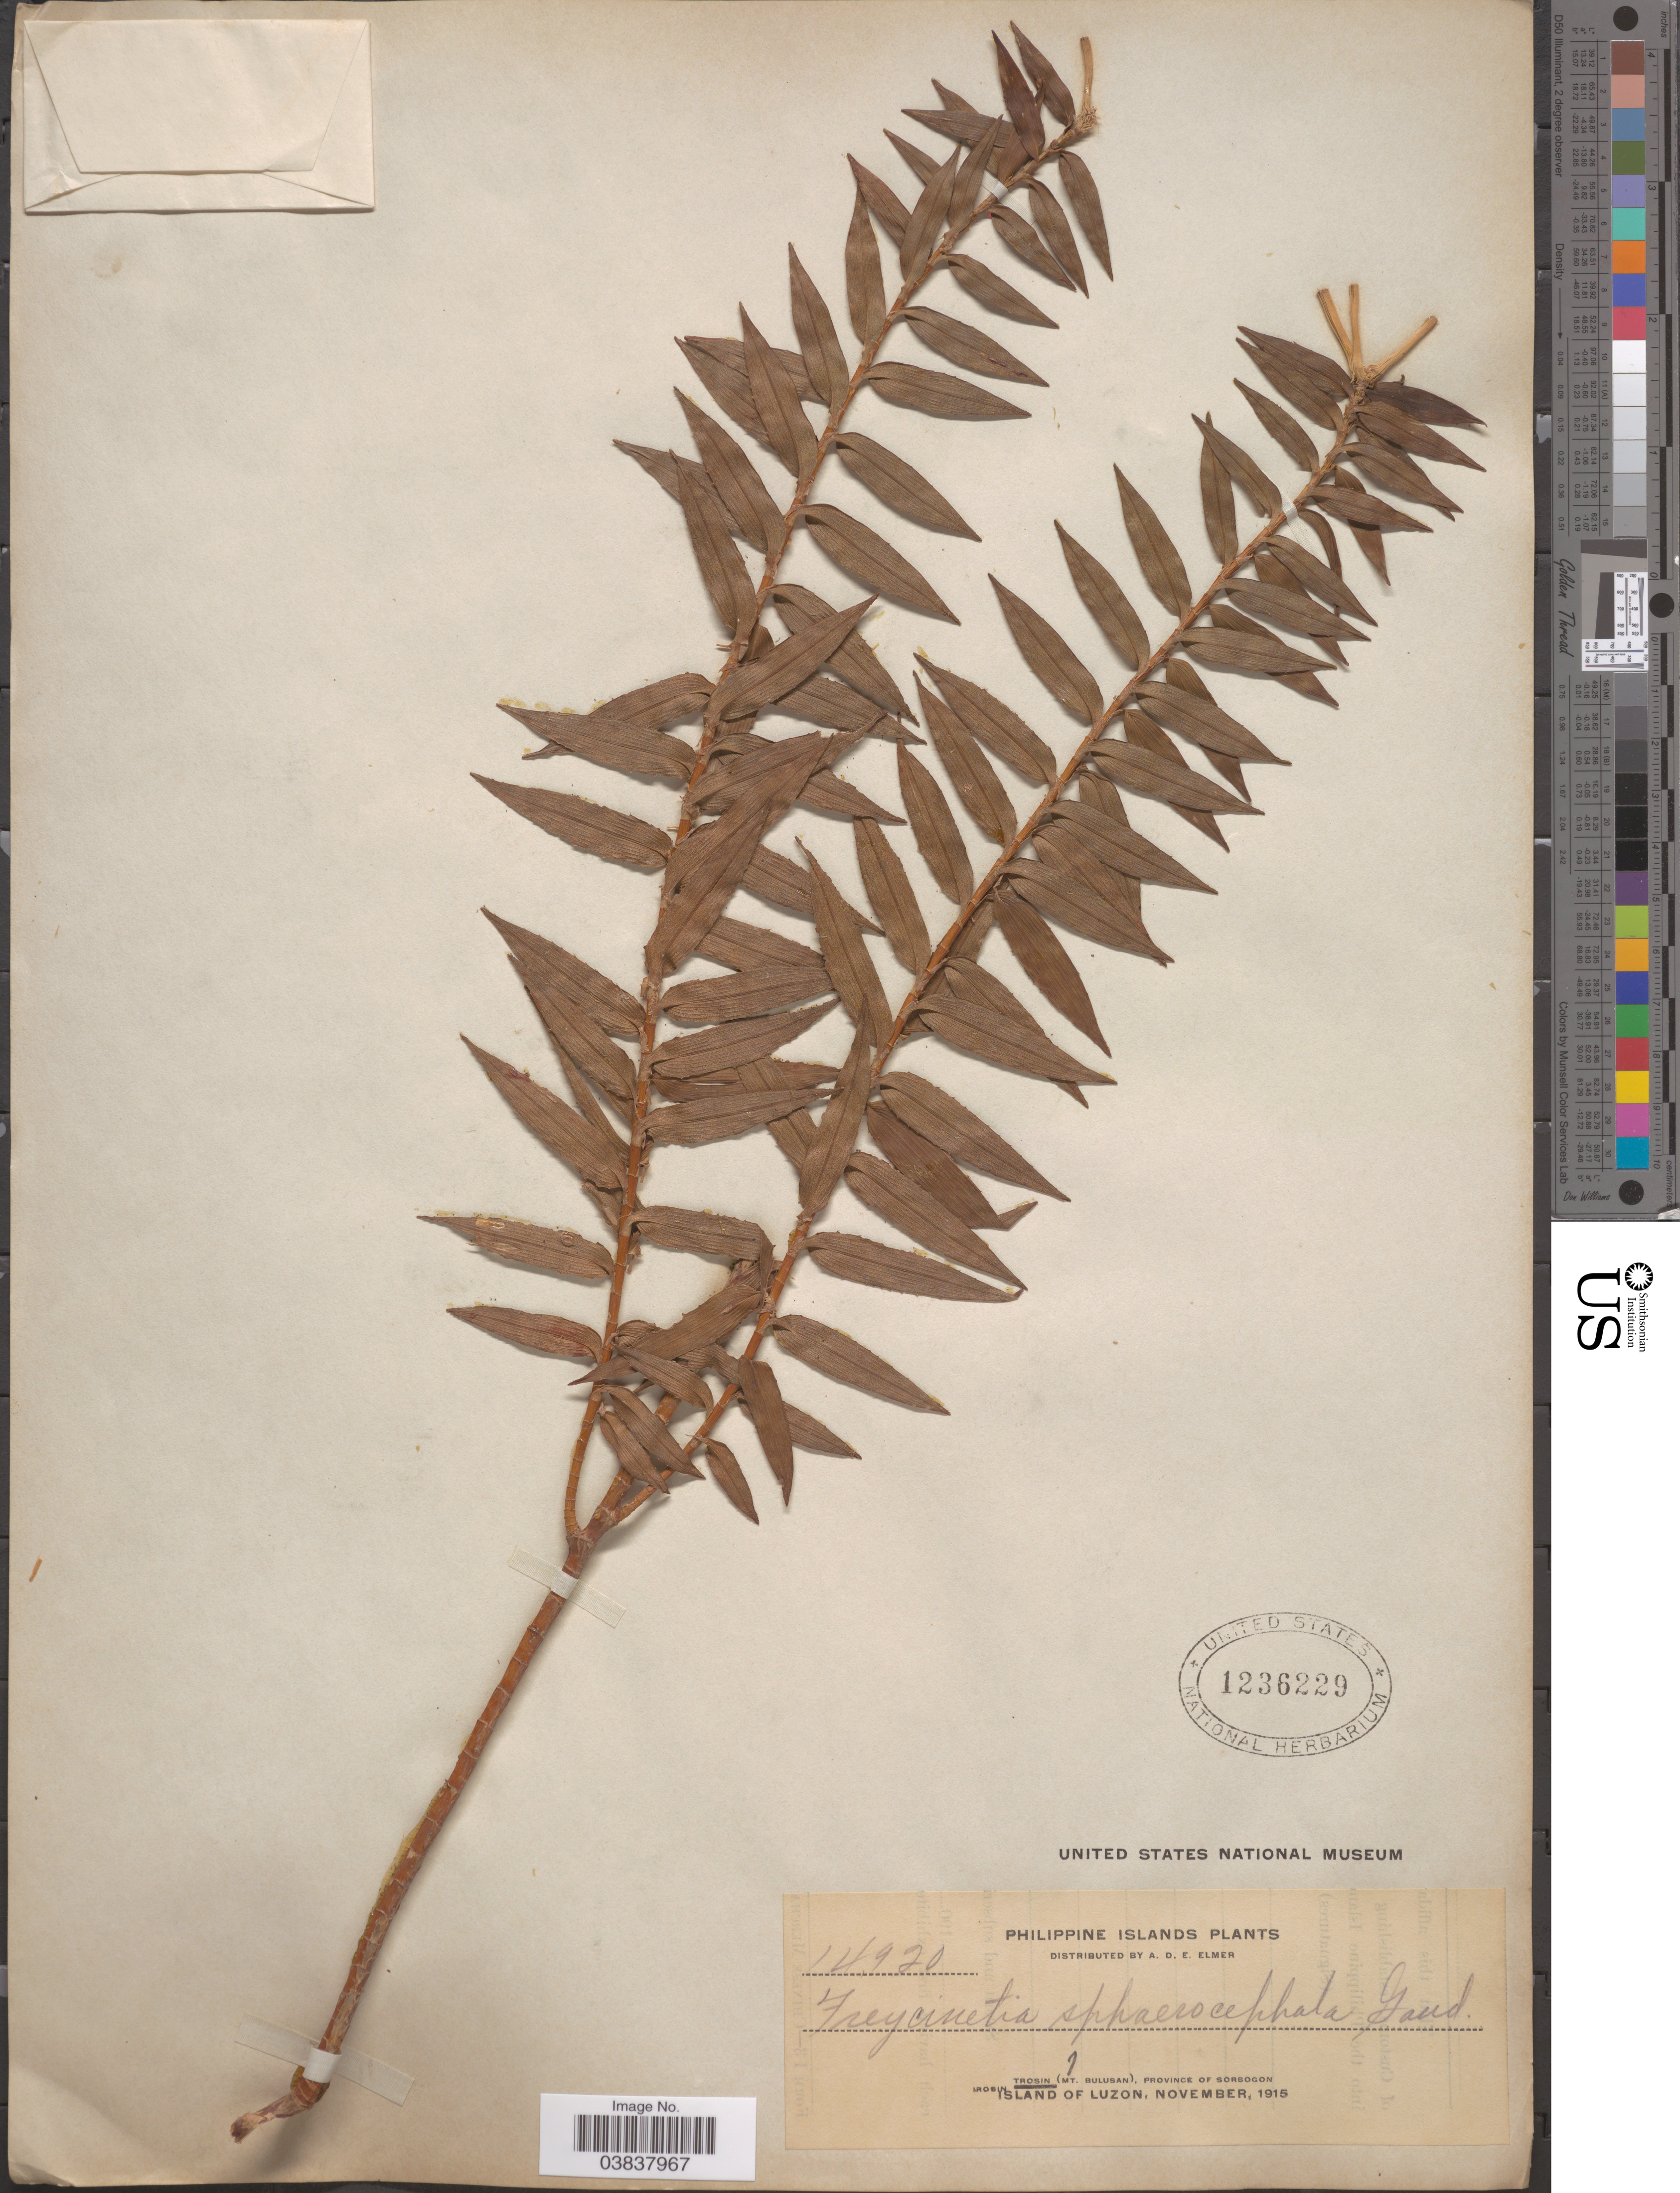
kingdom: Plantae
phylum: Tracheophyta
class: Liliopsida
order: Pandanales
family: Pandanaceae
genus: Freycinetia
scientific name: Freycinetia sphaerocephala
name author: Gaudich.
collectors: A. D. E. Elmer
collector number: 14920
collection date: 1915-11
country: Philippines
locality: Irosin Trosin (Mt. Bulusan), Province of Sorsogon, Island of Luzon.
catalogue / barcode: US 1236229